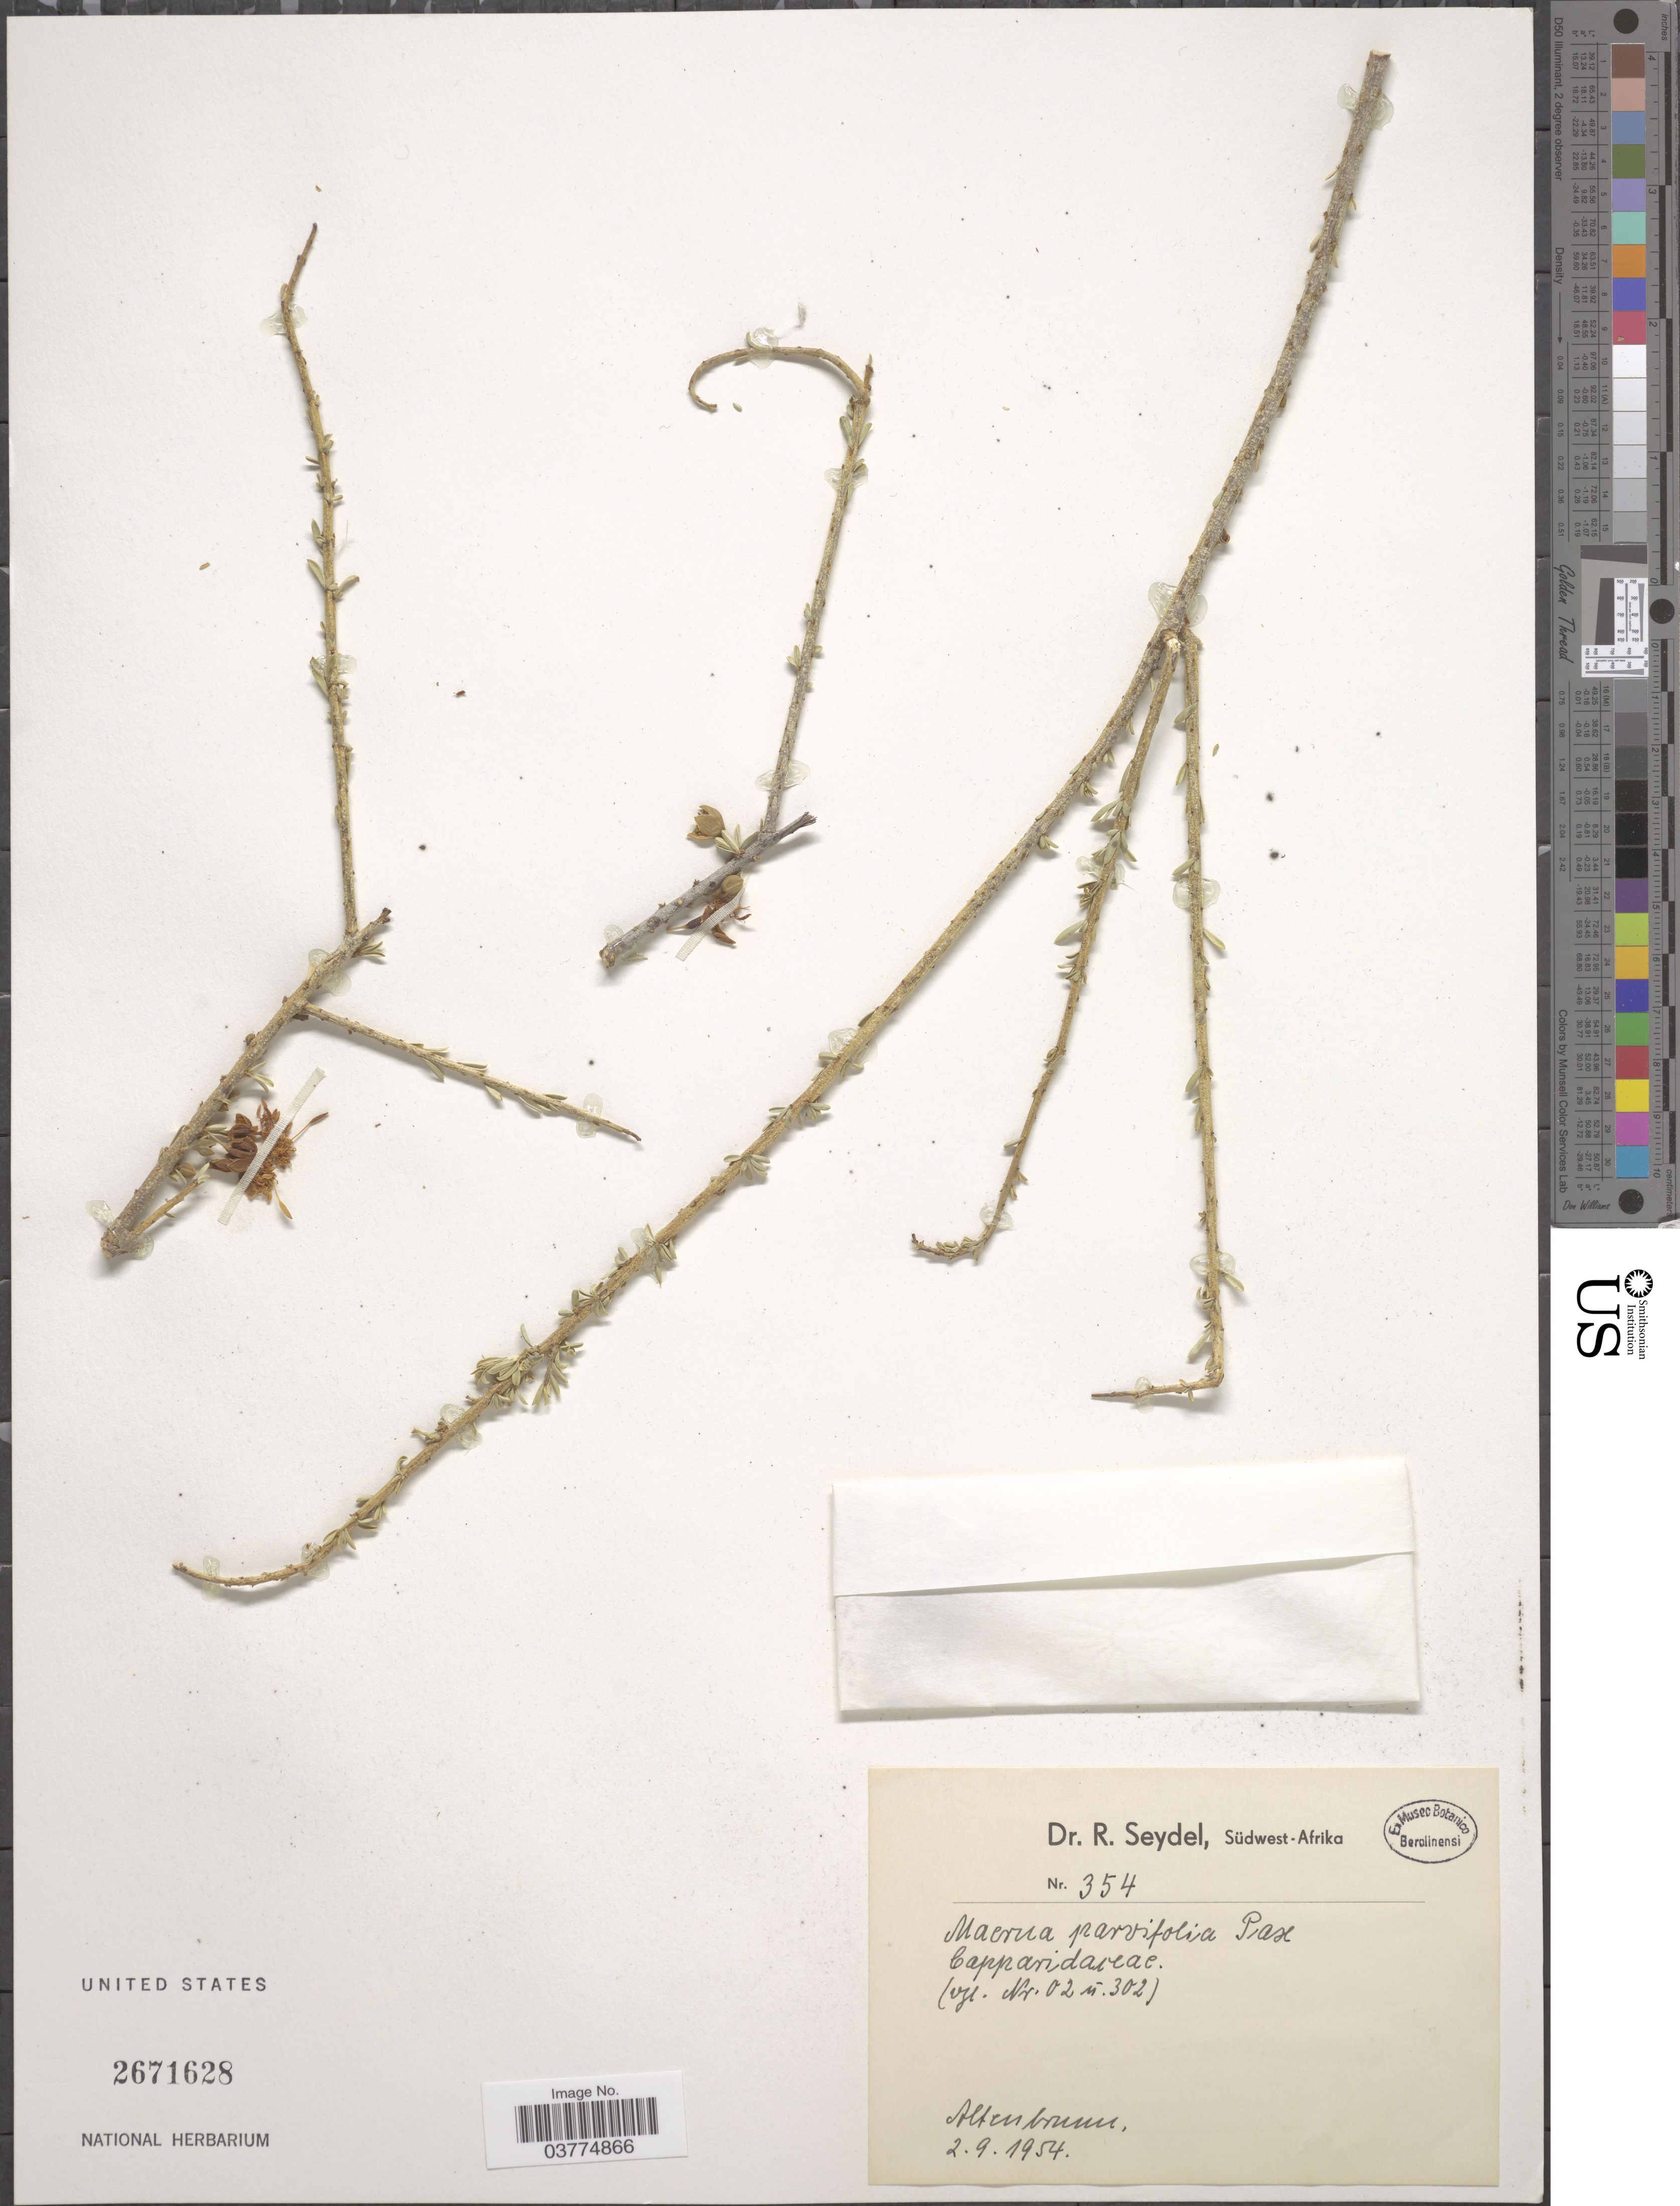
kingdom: Plantae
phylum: Tracheophyta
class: Magnoliopsida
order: Brassicales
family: Capparaceae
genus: Maerua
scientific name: Maerua parvifolia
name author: Pax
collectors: R. Seydel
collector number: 354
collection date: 1954-09-02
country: Namibia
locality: Südwest-Afrika. Altenbrunn.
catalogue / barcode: US 2671628